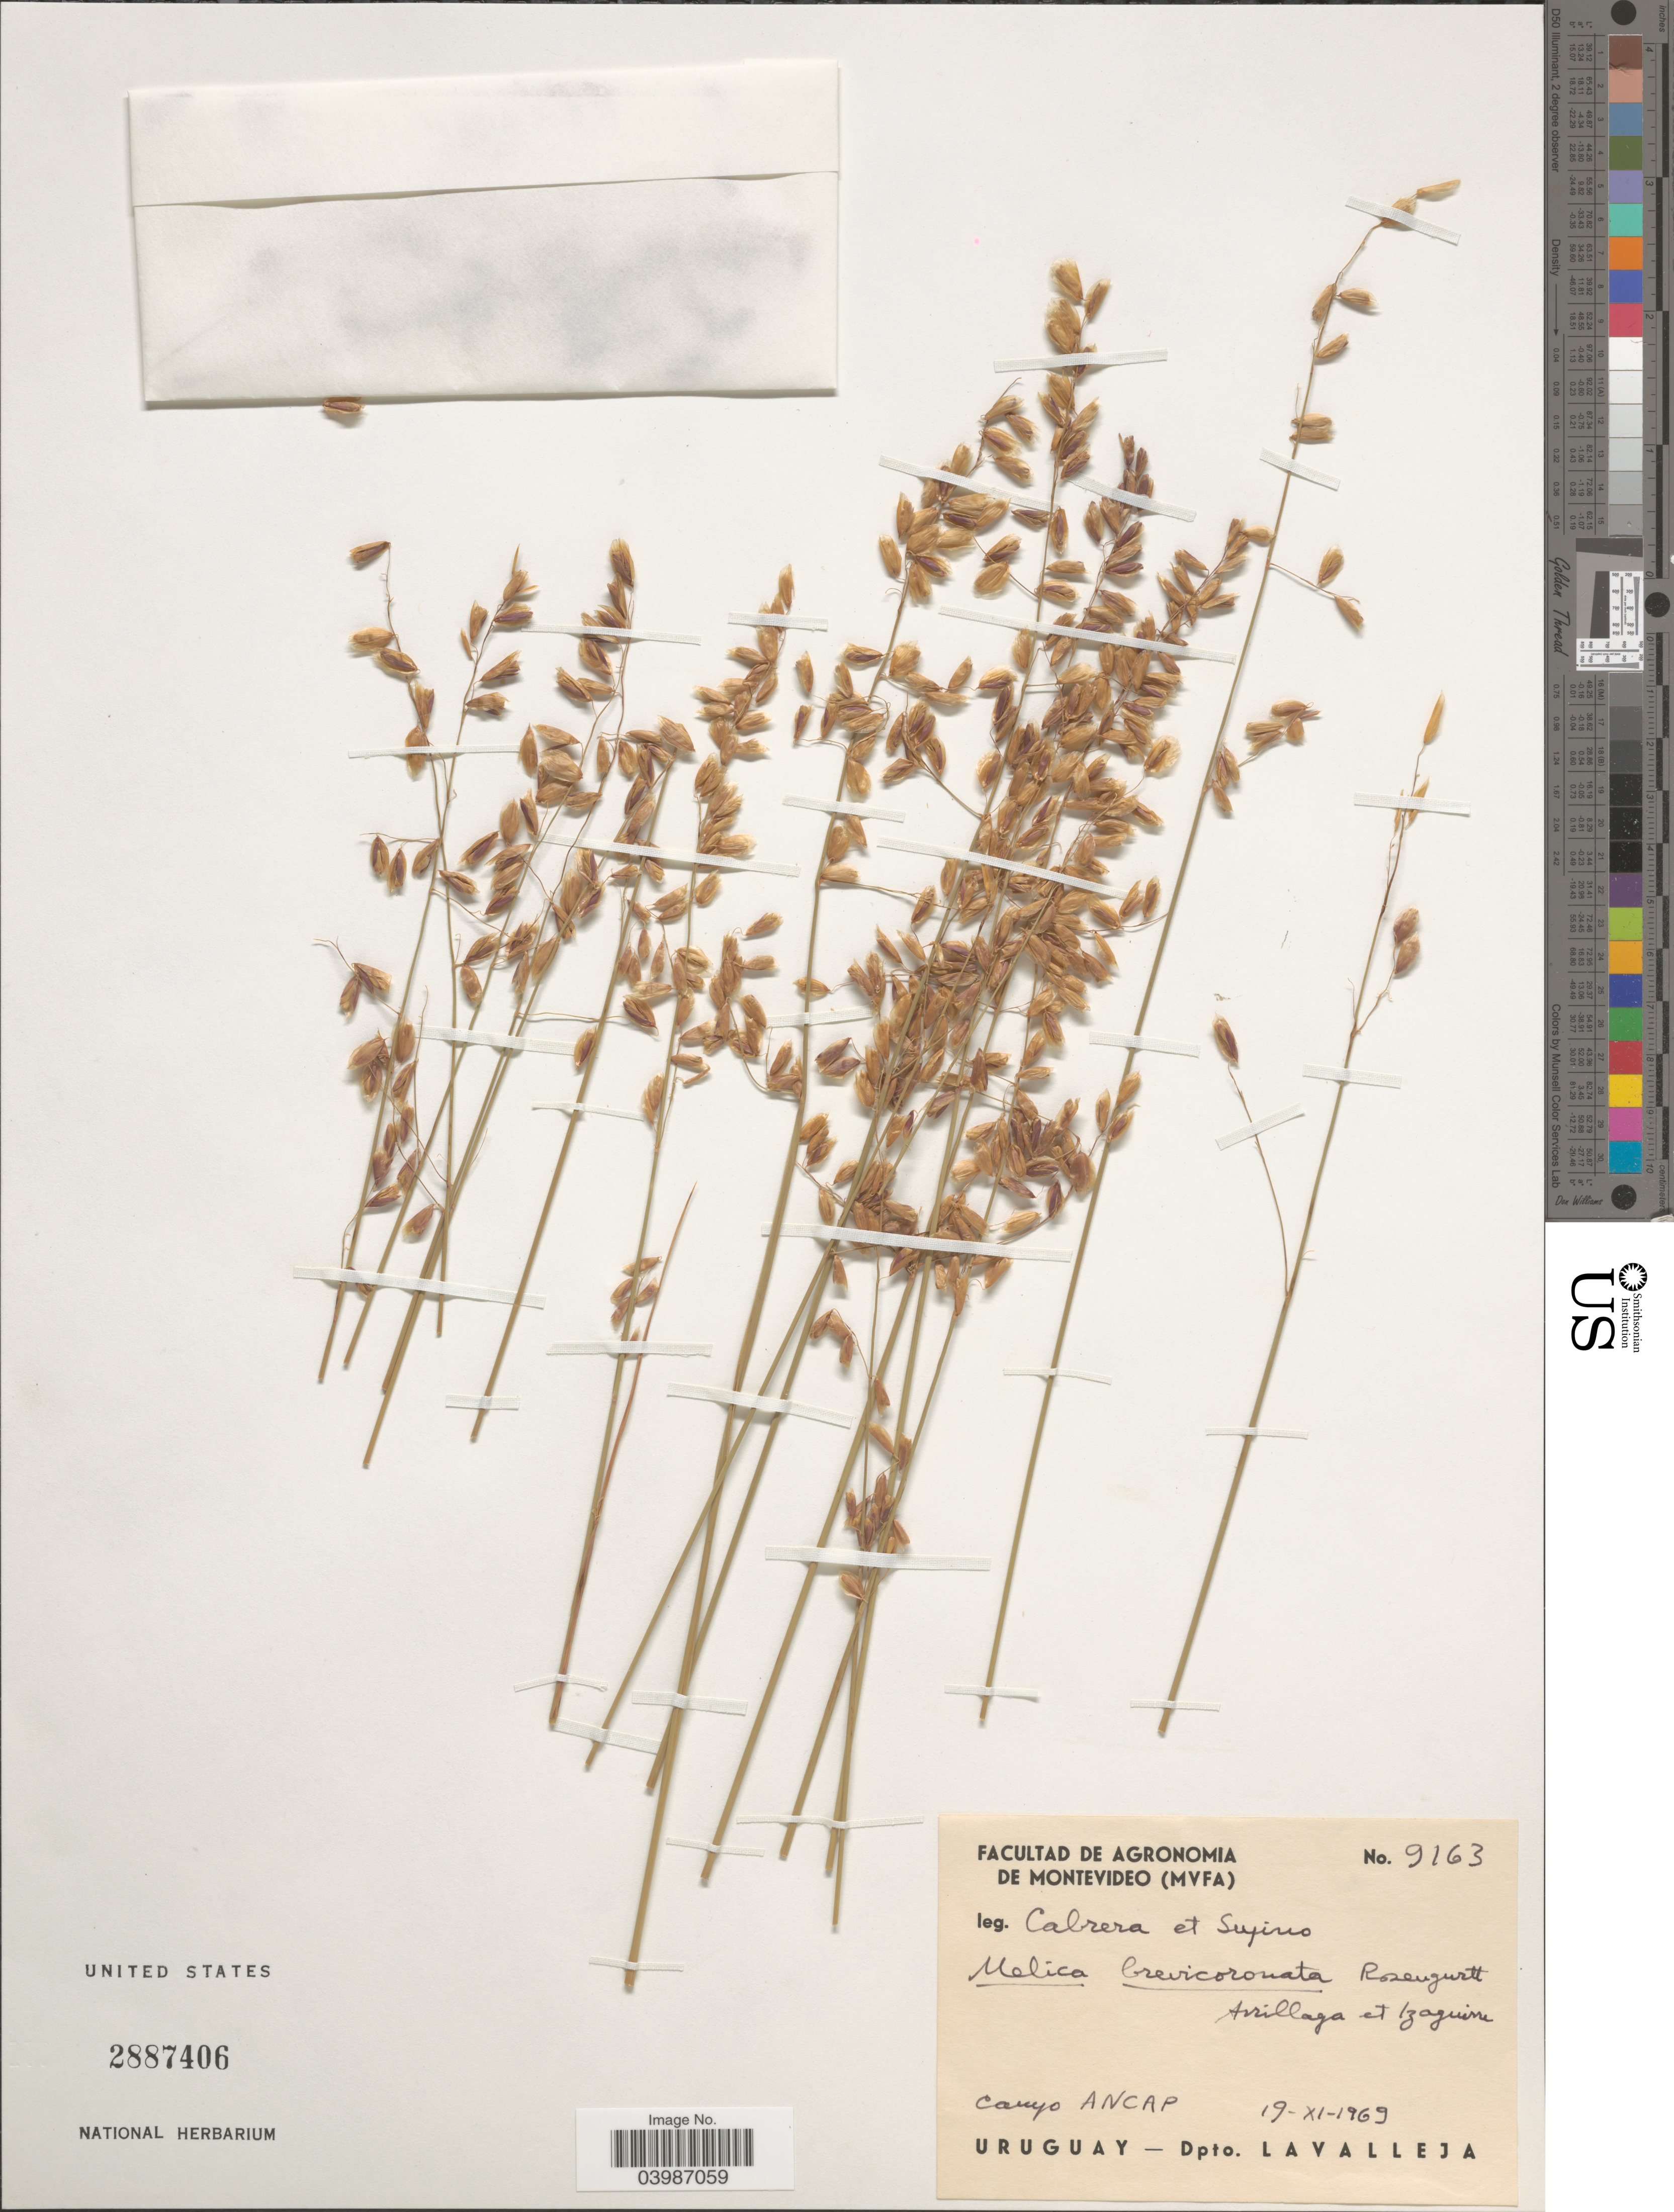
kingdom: Plantae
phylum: Tracheophyta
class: Liliopsida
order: Poales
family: Poaceae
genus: Melica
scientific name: Melica brevicoronata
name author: Roseng. et al.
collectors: Cabrera, -- & Seyino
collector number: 9163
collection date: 1969-11-19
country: Uruguay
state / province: Lavalleja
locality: Campo ANCAP. Dpto. Lavalleja.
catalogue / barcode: US 2887406